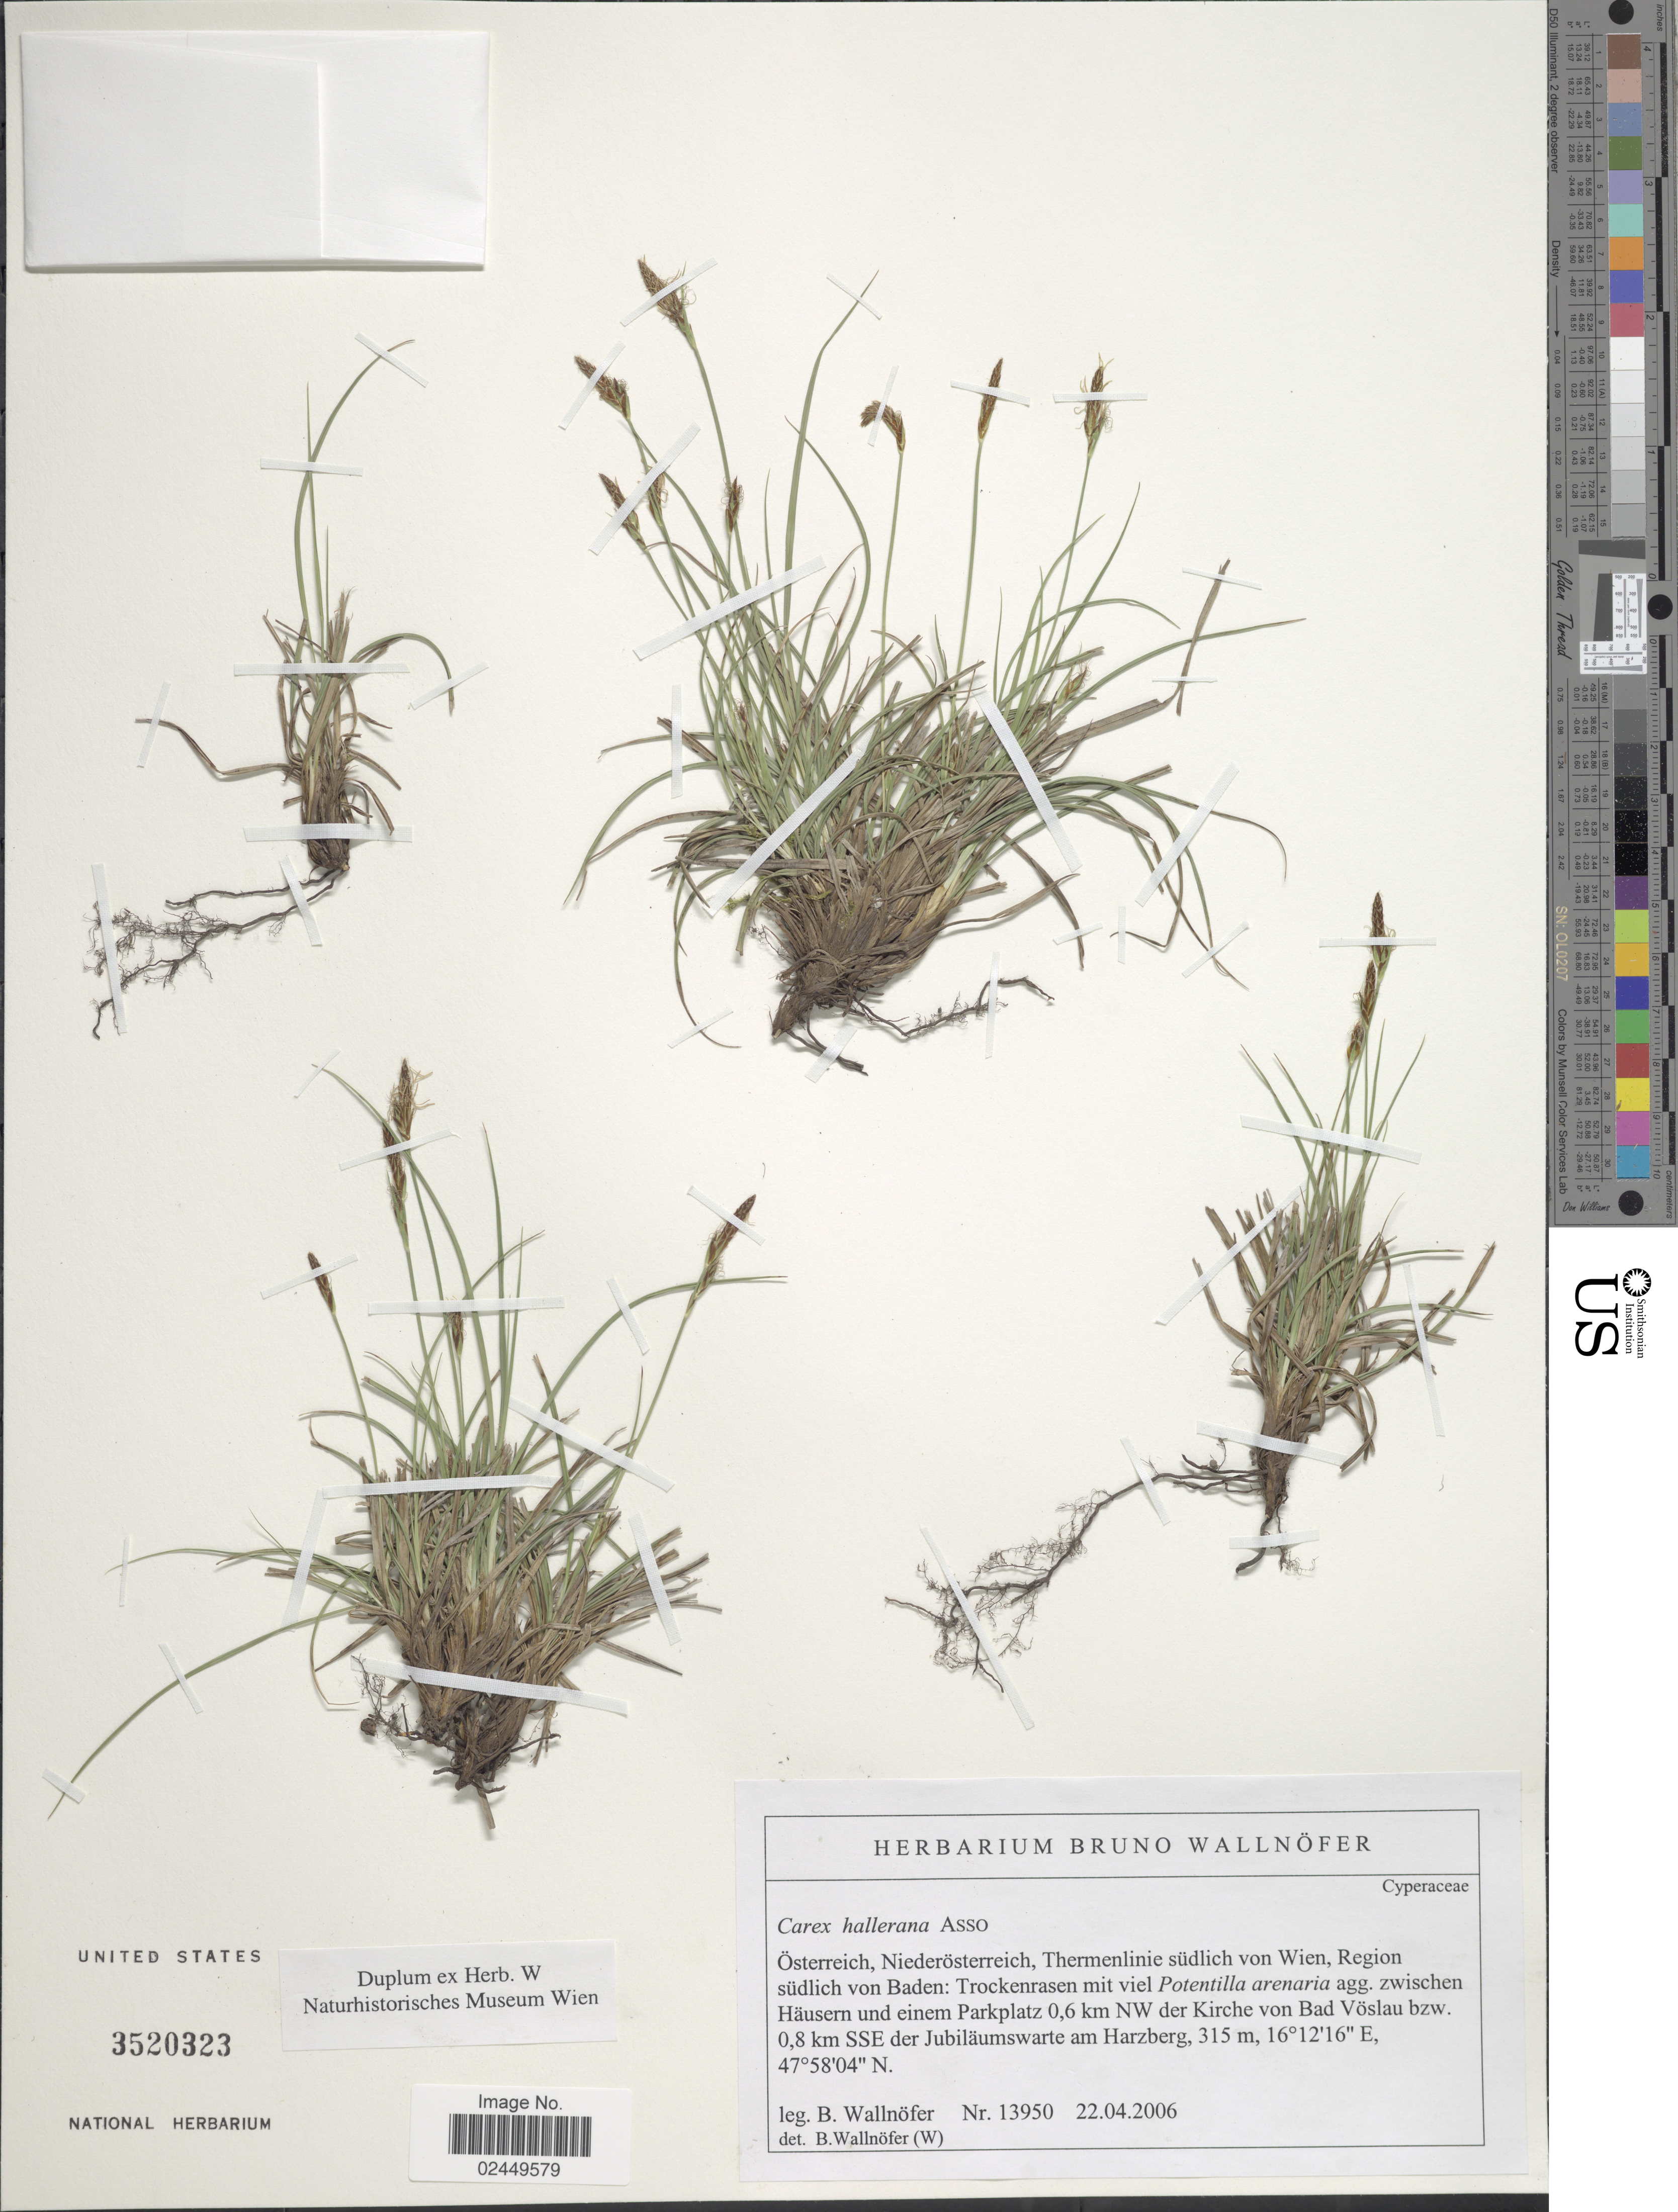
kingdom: Plantae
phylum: Tracheophyta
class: Liliopsida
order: Poales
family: Cyperaceae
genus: Carex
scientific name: Carex halleriana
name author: Asso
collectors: B. Wallnöfer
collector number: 13950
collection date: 2006-04-22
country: Austria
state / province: Niederosterreich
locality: Osterreich, Niederosterreich, Thermenlinie sudlich von Wien, region sudlich von Baden. Zwischen Hausern un einem Prakplatz 0.6 km NW der Kirche von Bad Voslau bzw. 0.8 km SSE der Jubilaumswarte am Harzberg.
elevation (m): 315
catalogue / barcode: US 3520323